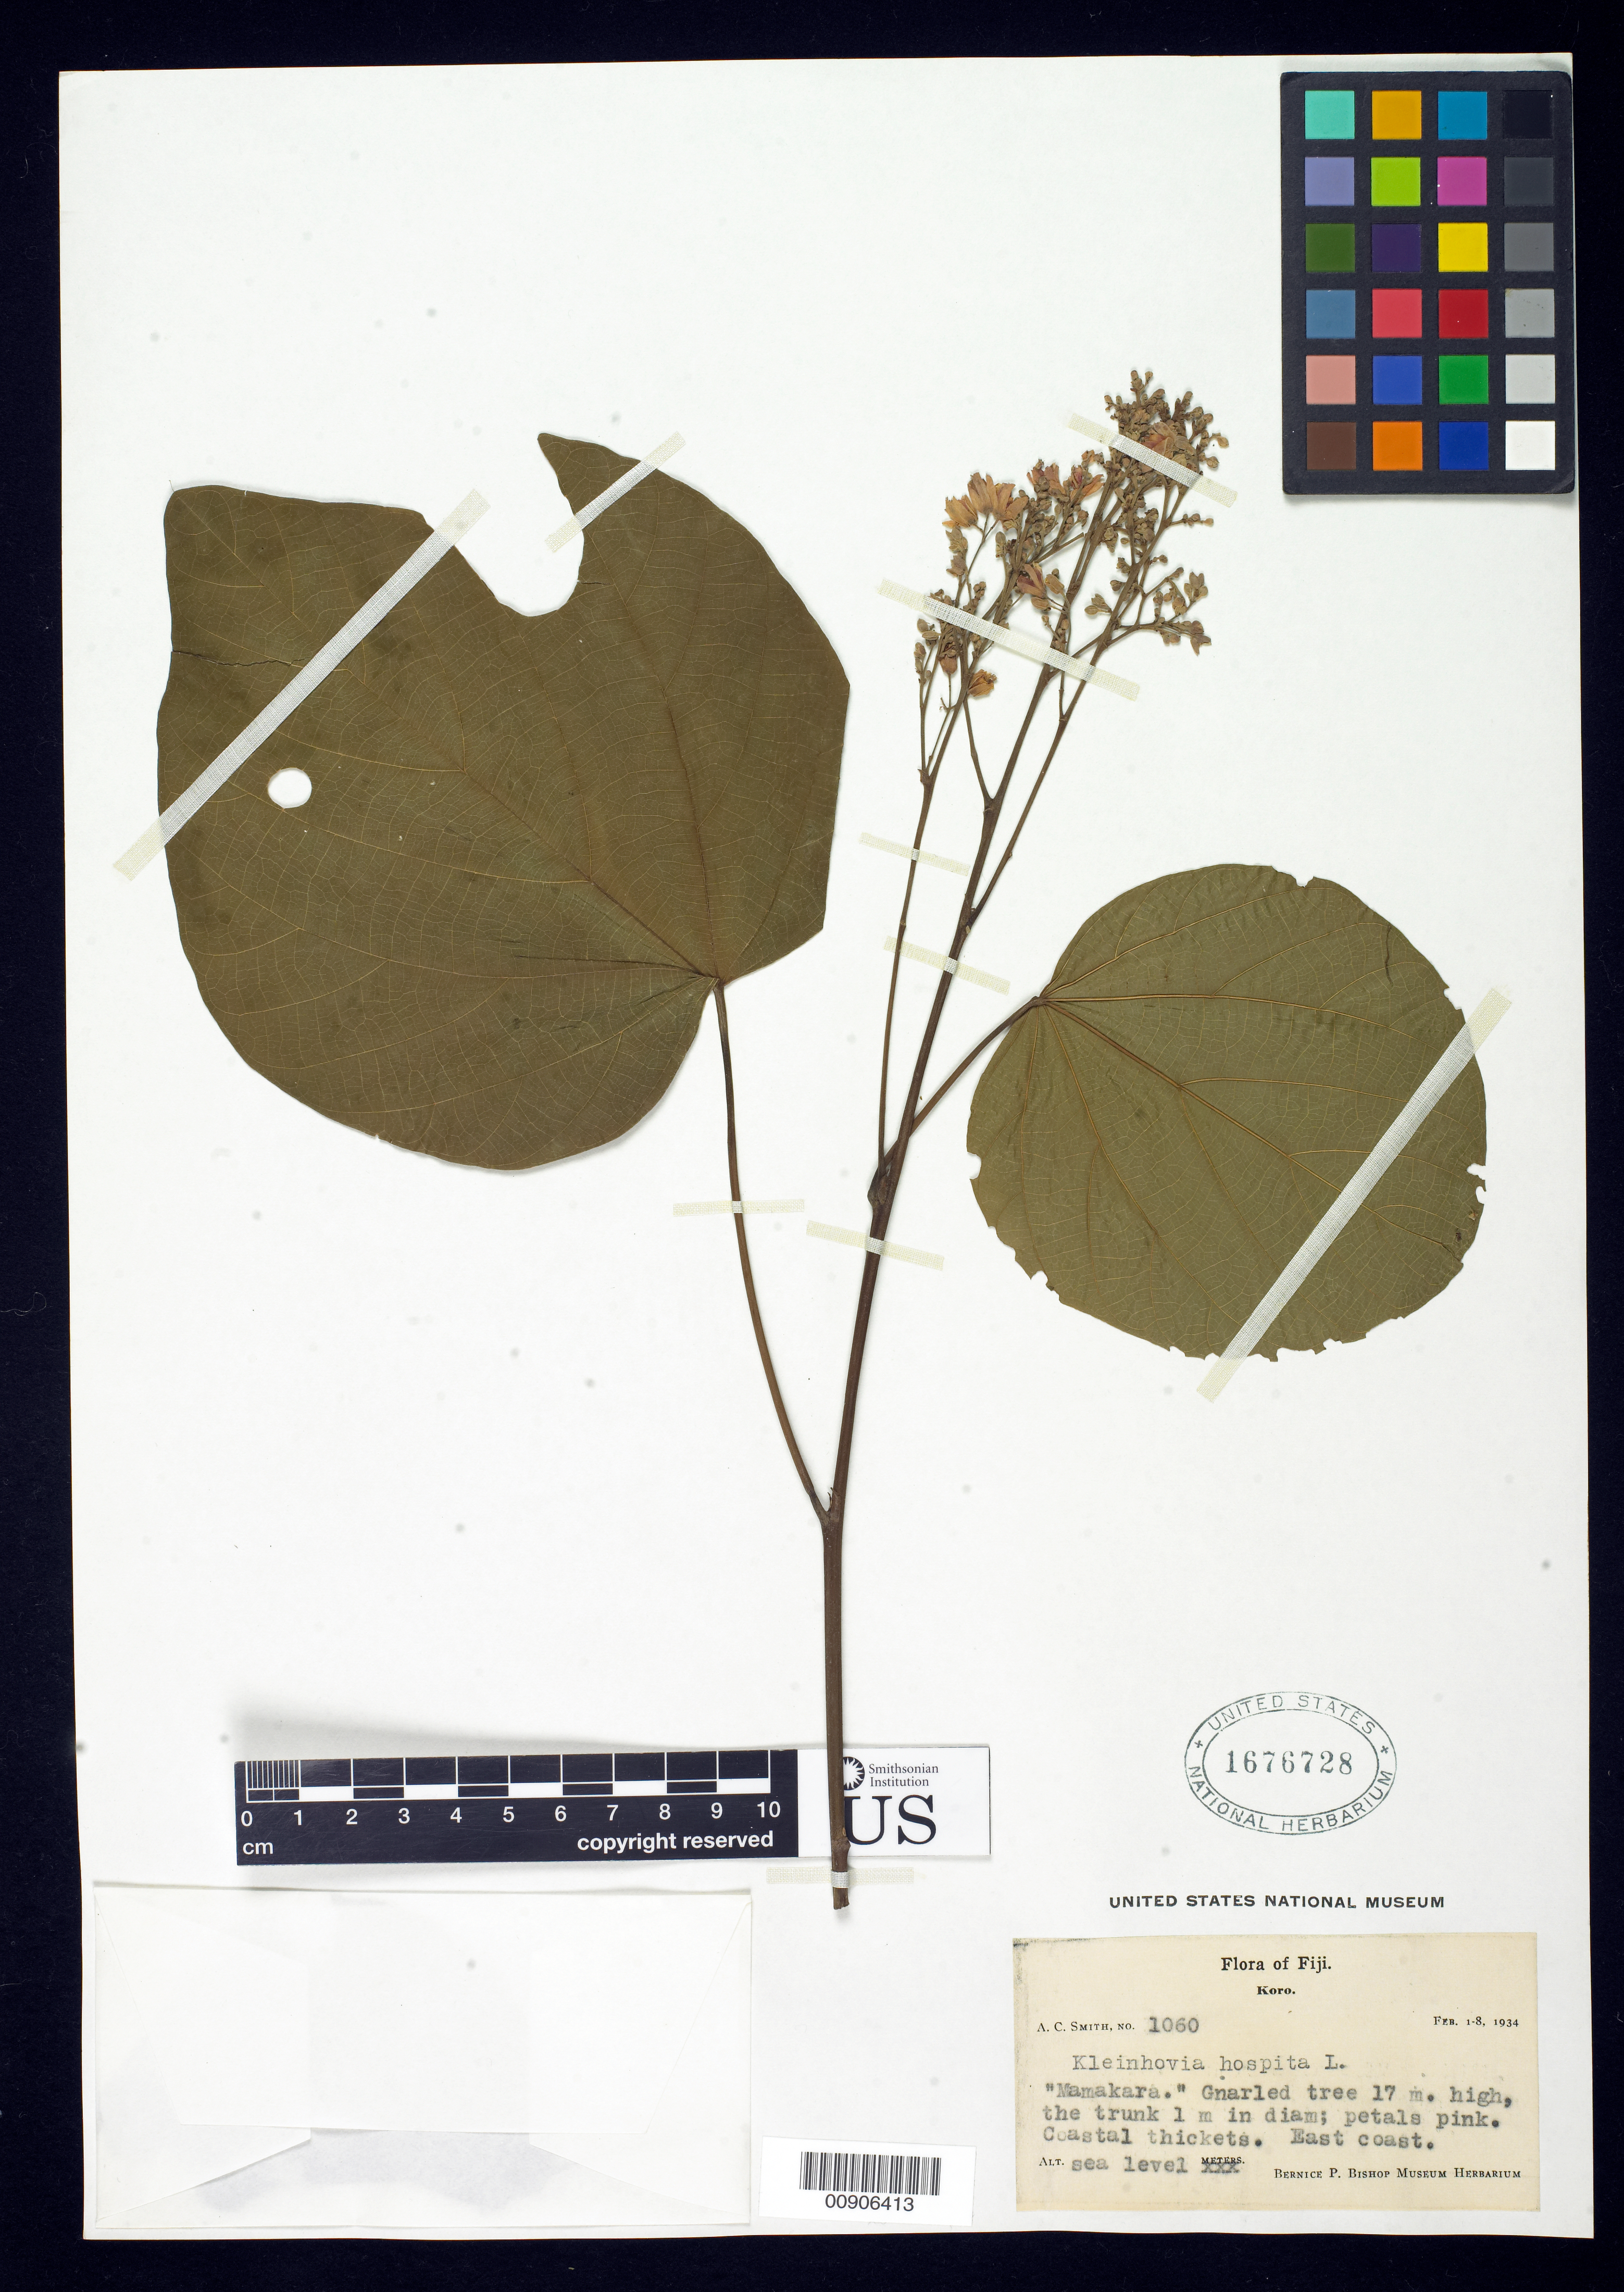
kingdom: Plantae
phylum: Tracheophyta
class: Magnoliopsida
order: Malvales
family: Malvaceae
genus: Kleinhovia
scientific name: Kleinhovia hospita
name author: L.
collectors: C. A. Smith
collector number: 1060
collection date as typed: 01 Feb 1934 to 08 Feb 1934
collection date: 1934-02-01/1934-02-08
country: Fiji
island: Koro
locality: East coast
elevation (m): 0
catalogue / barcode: US 1676728